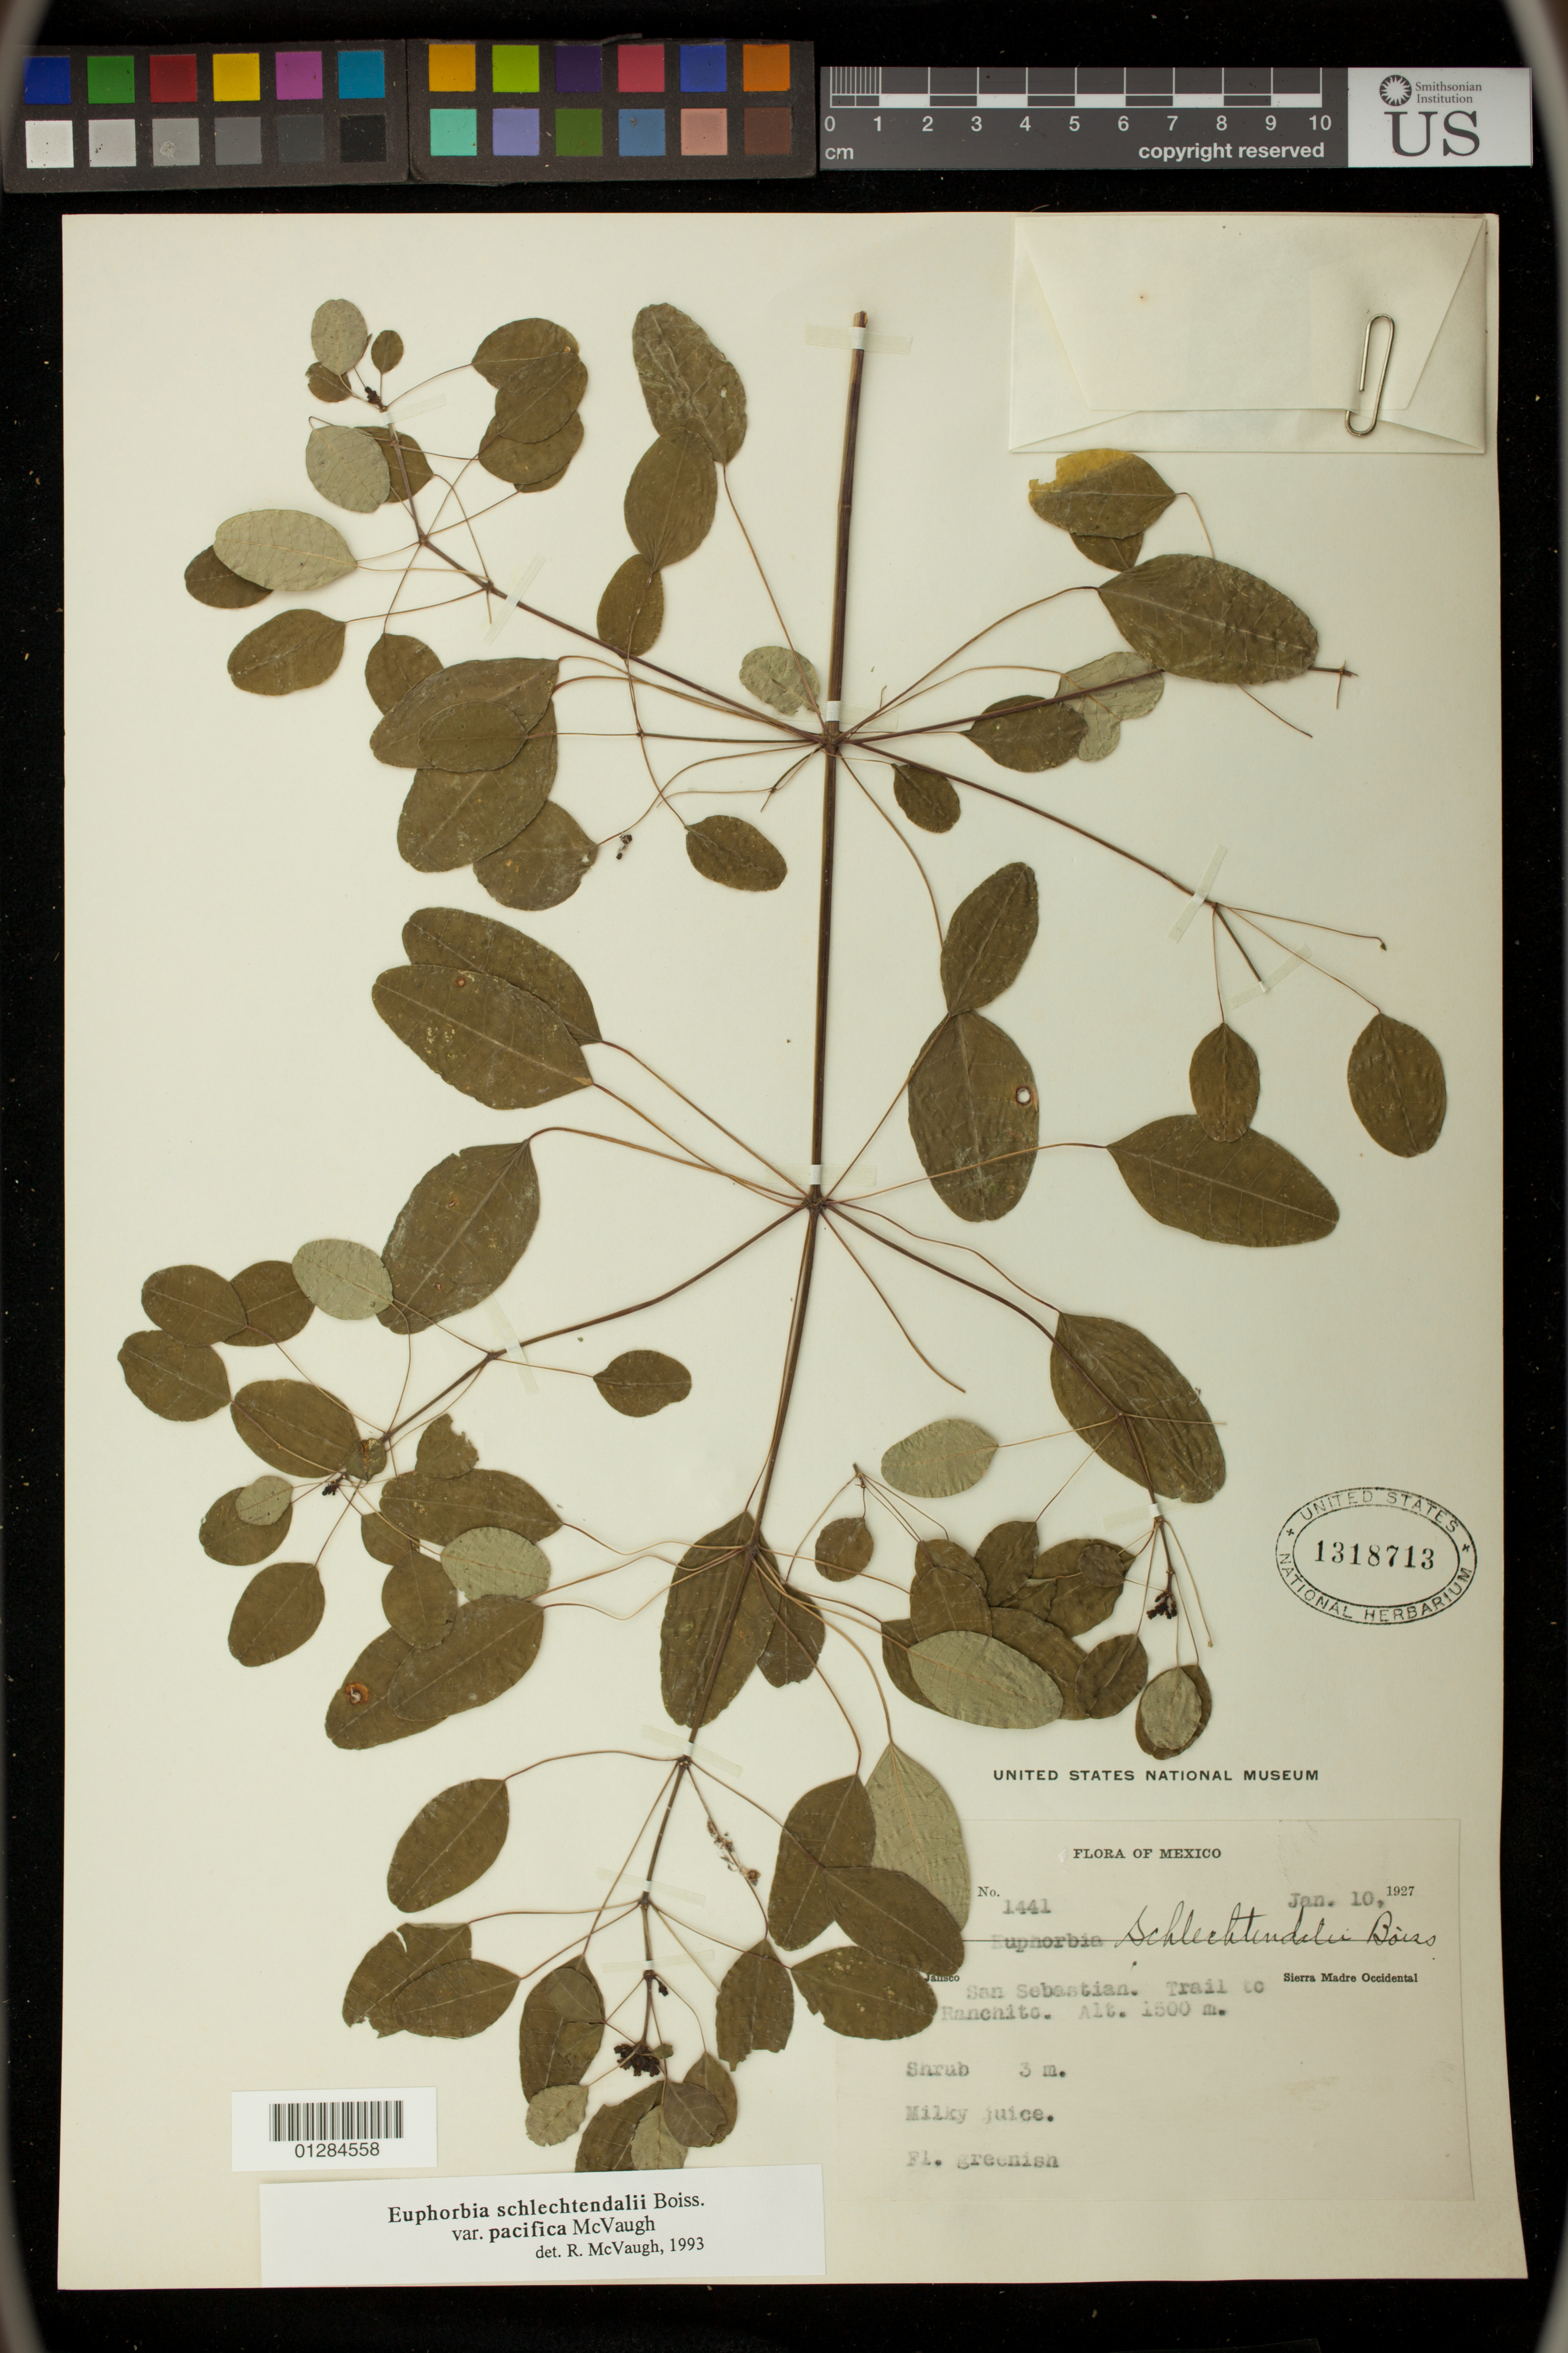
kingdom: Plantae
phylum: Tracheophyta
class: Magnoliopsida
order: Malpighiales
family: Euphorbiaceae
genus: Euphorbia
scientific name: Euphorbia schlechtendalii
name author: Boiss.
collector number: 1441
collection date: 1927-01-10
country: Mexico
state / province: Jalisco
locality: Sierra Madre Occidental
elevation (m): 1500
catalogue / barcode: US 1318713